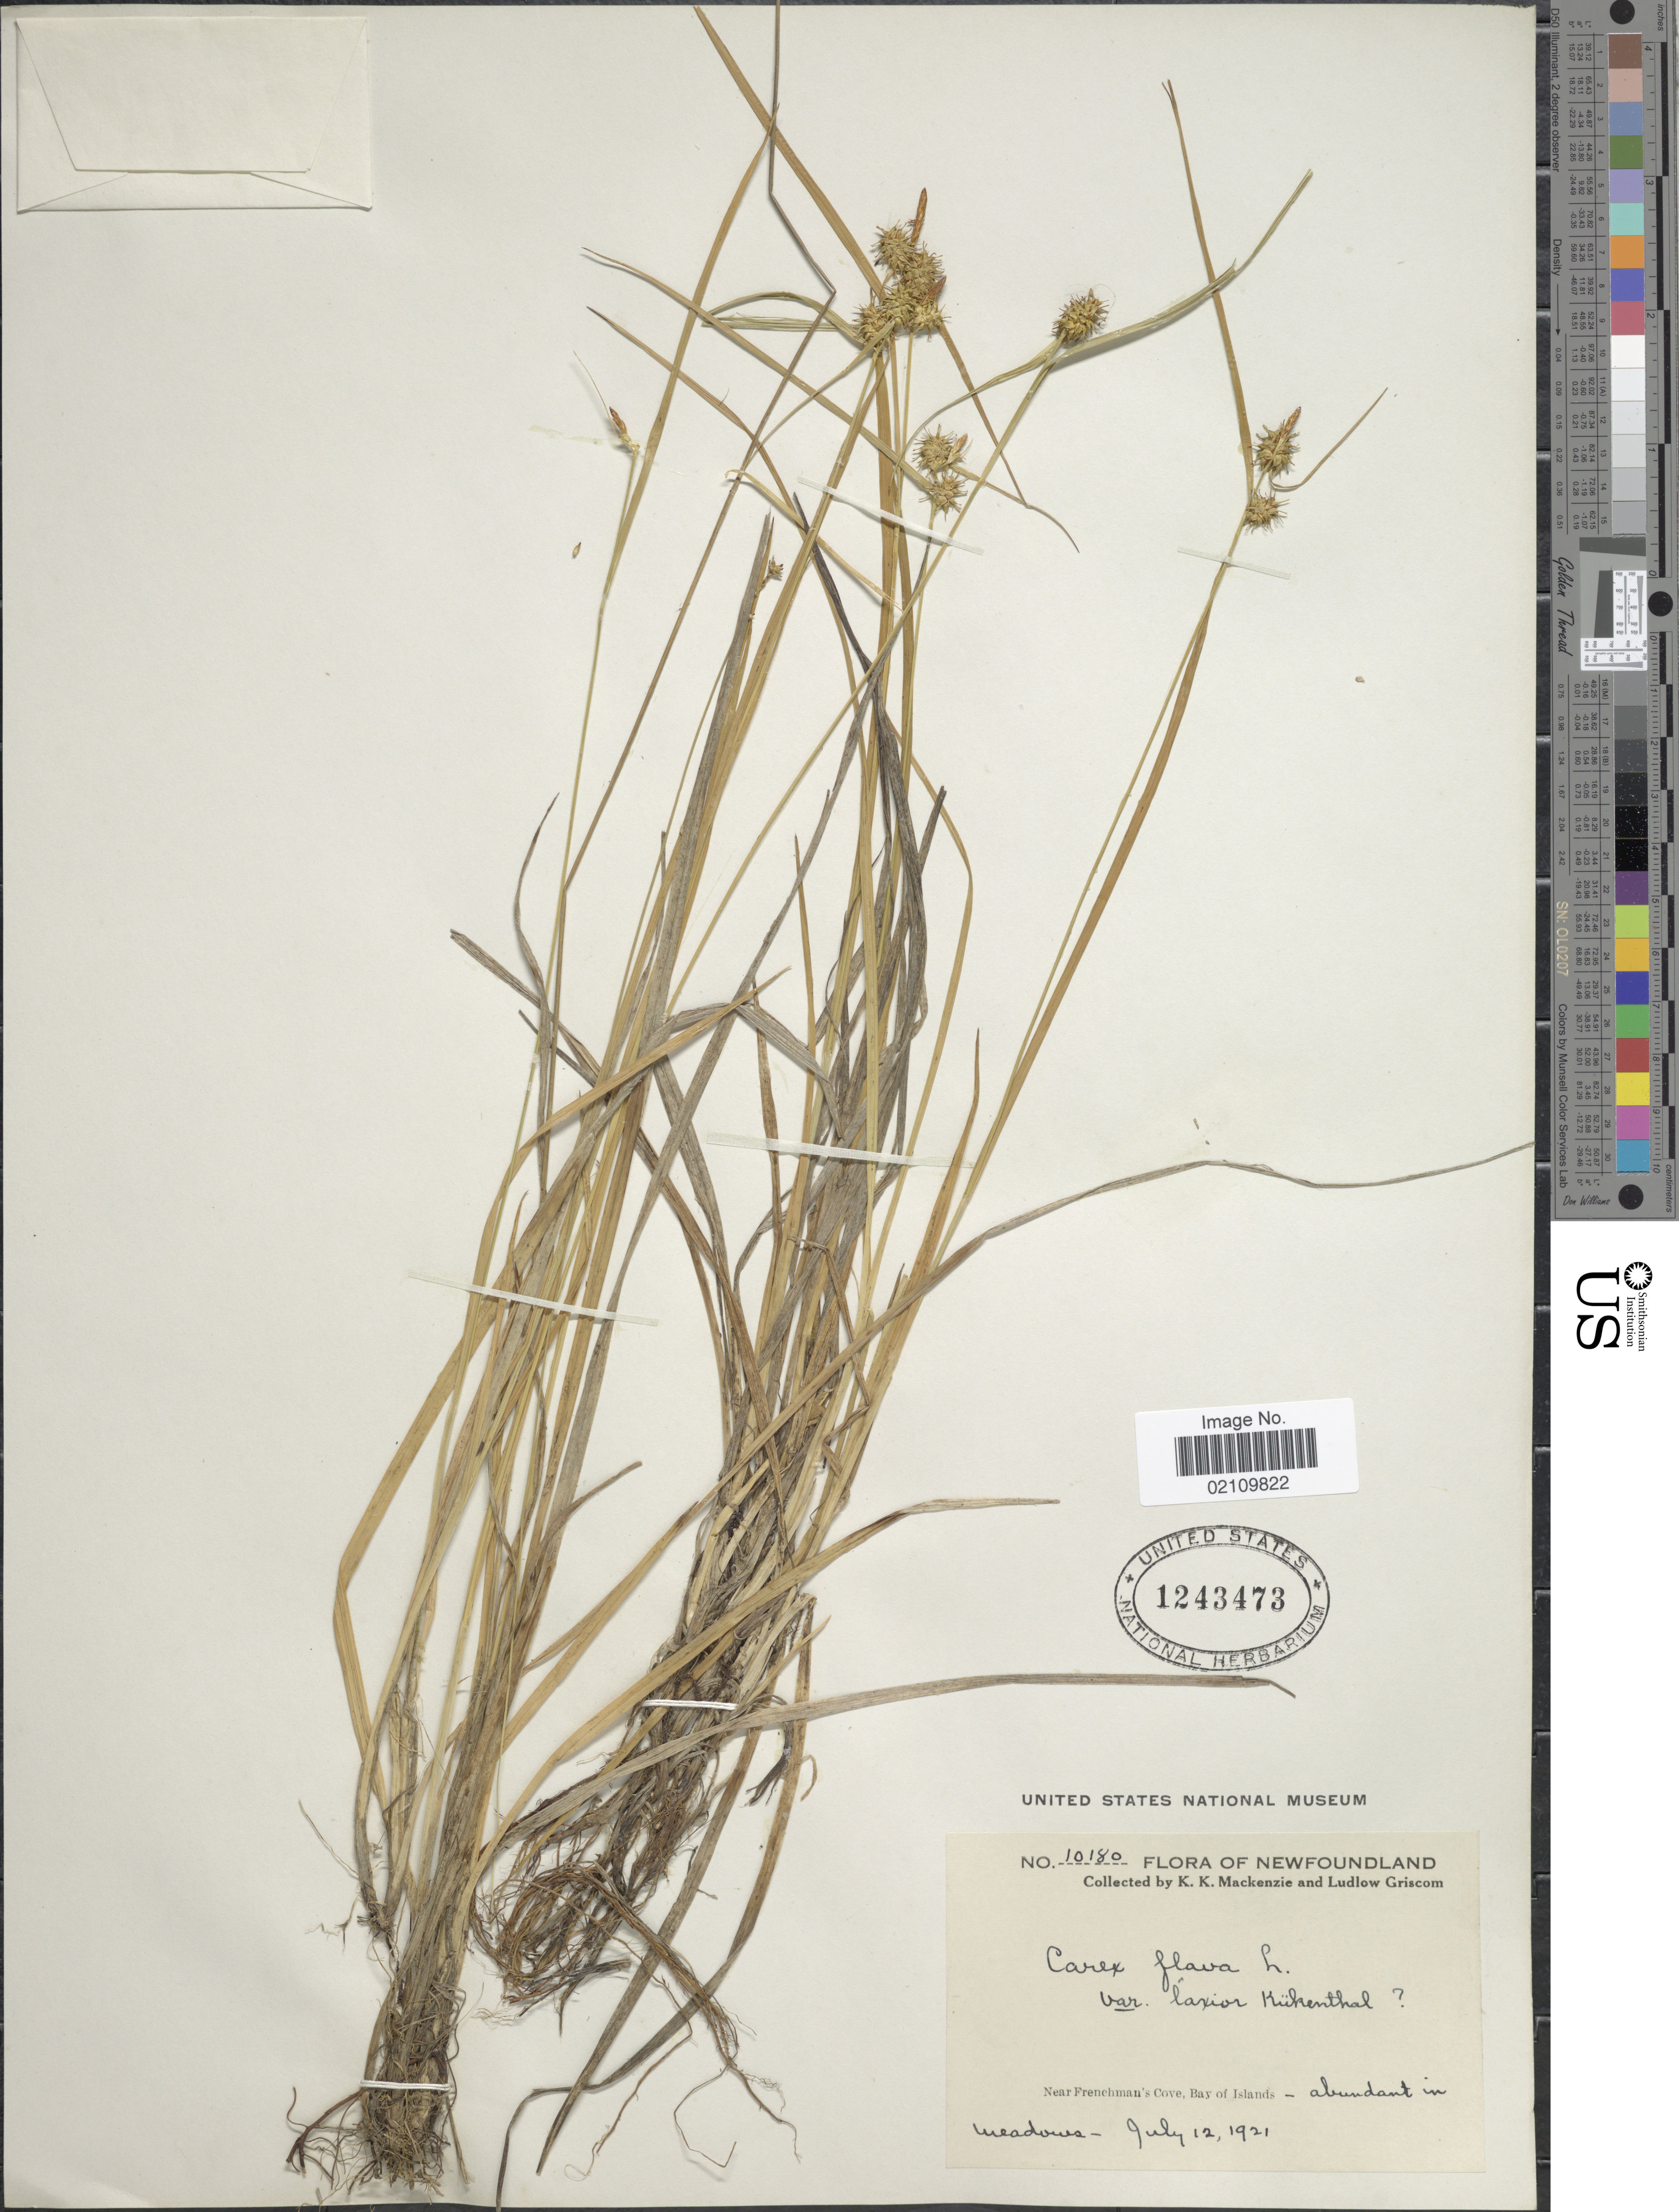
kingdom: Plantae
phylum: Tracheophyta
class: Liliopsida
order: Poales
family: Cyperaceae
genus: Carex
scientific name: Carex flava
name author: L.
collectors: K. K. Mackenzie & L. Griscom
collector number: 10180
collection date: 1921-07-12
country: Canada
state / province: Newfoundland and Labrador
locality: Nea Frenchman's Cove, Bay of Islands - abundant in meadows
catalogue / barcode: US 1243473